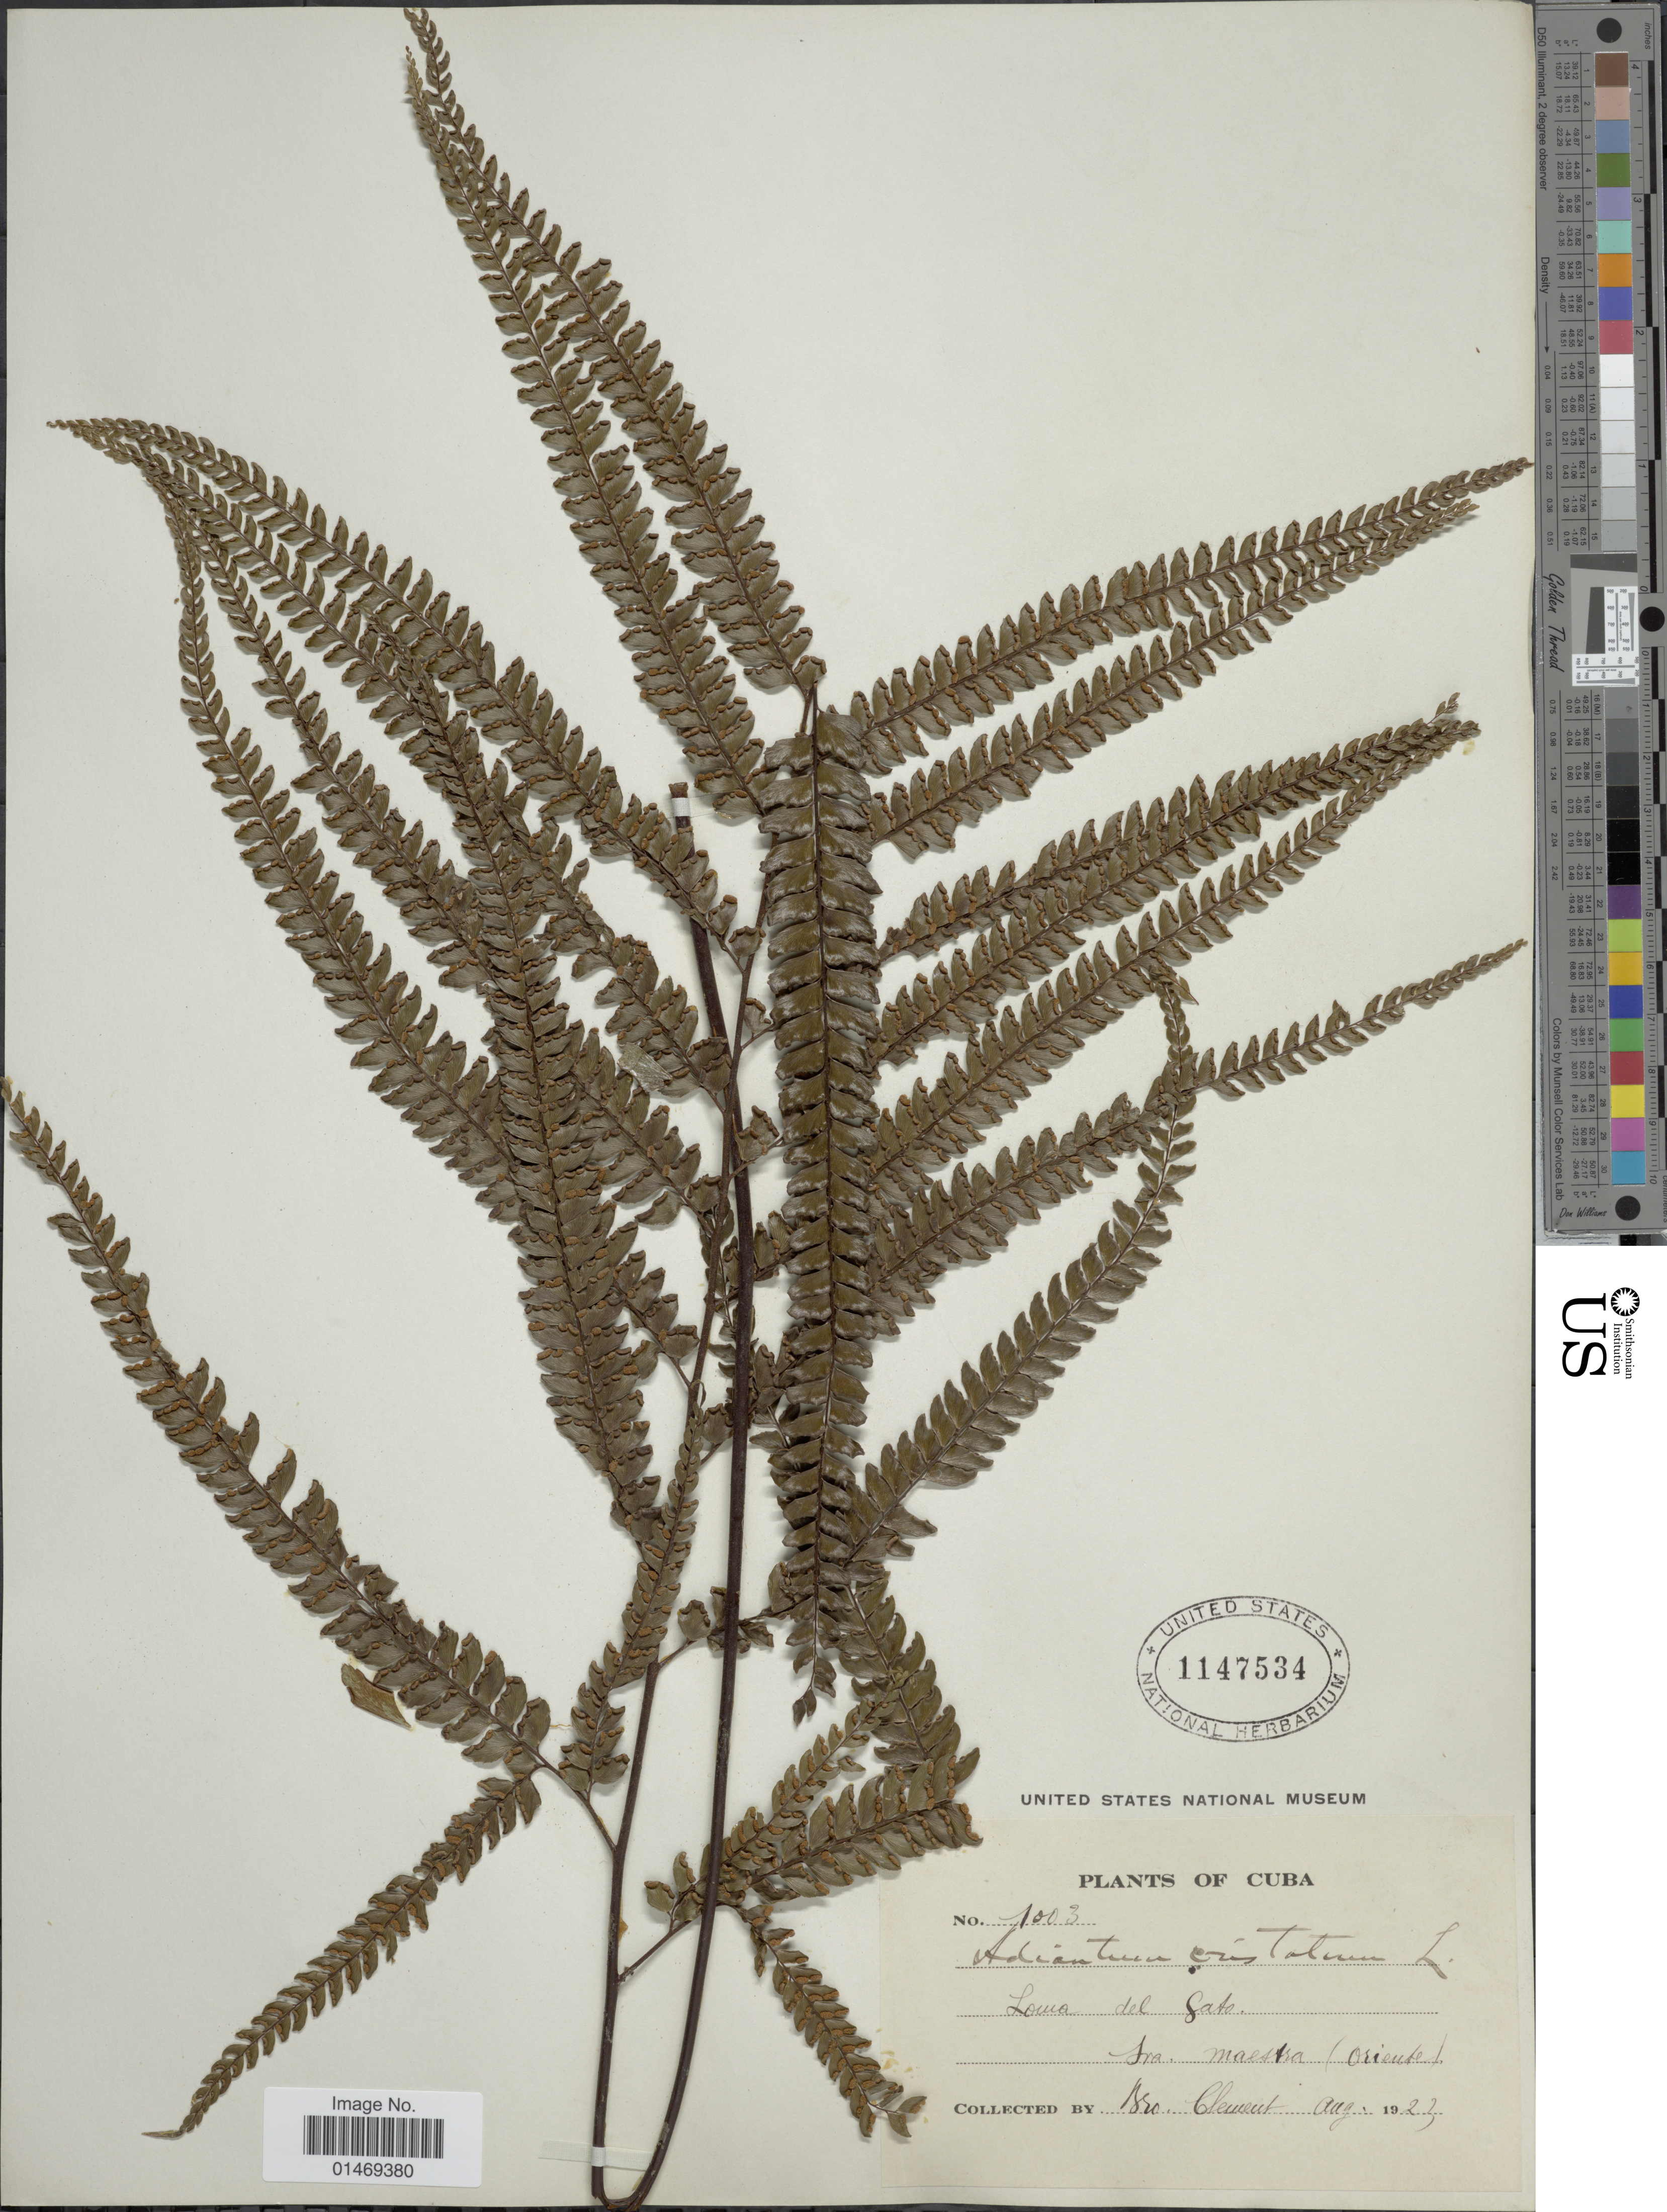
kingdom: Plantae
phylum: Tracheophyta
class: Polypodiopsida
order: Polypodiales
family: Pteridaceae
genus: Adiantum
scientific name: Adiantum pyramidale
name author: (L.) Willd.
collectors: B. Clement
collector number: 1003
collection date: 1923-08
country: Cuba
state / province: Oriente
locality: Loma del Gato. Sra. [Sierra] maestra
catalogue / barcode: US 1147534